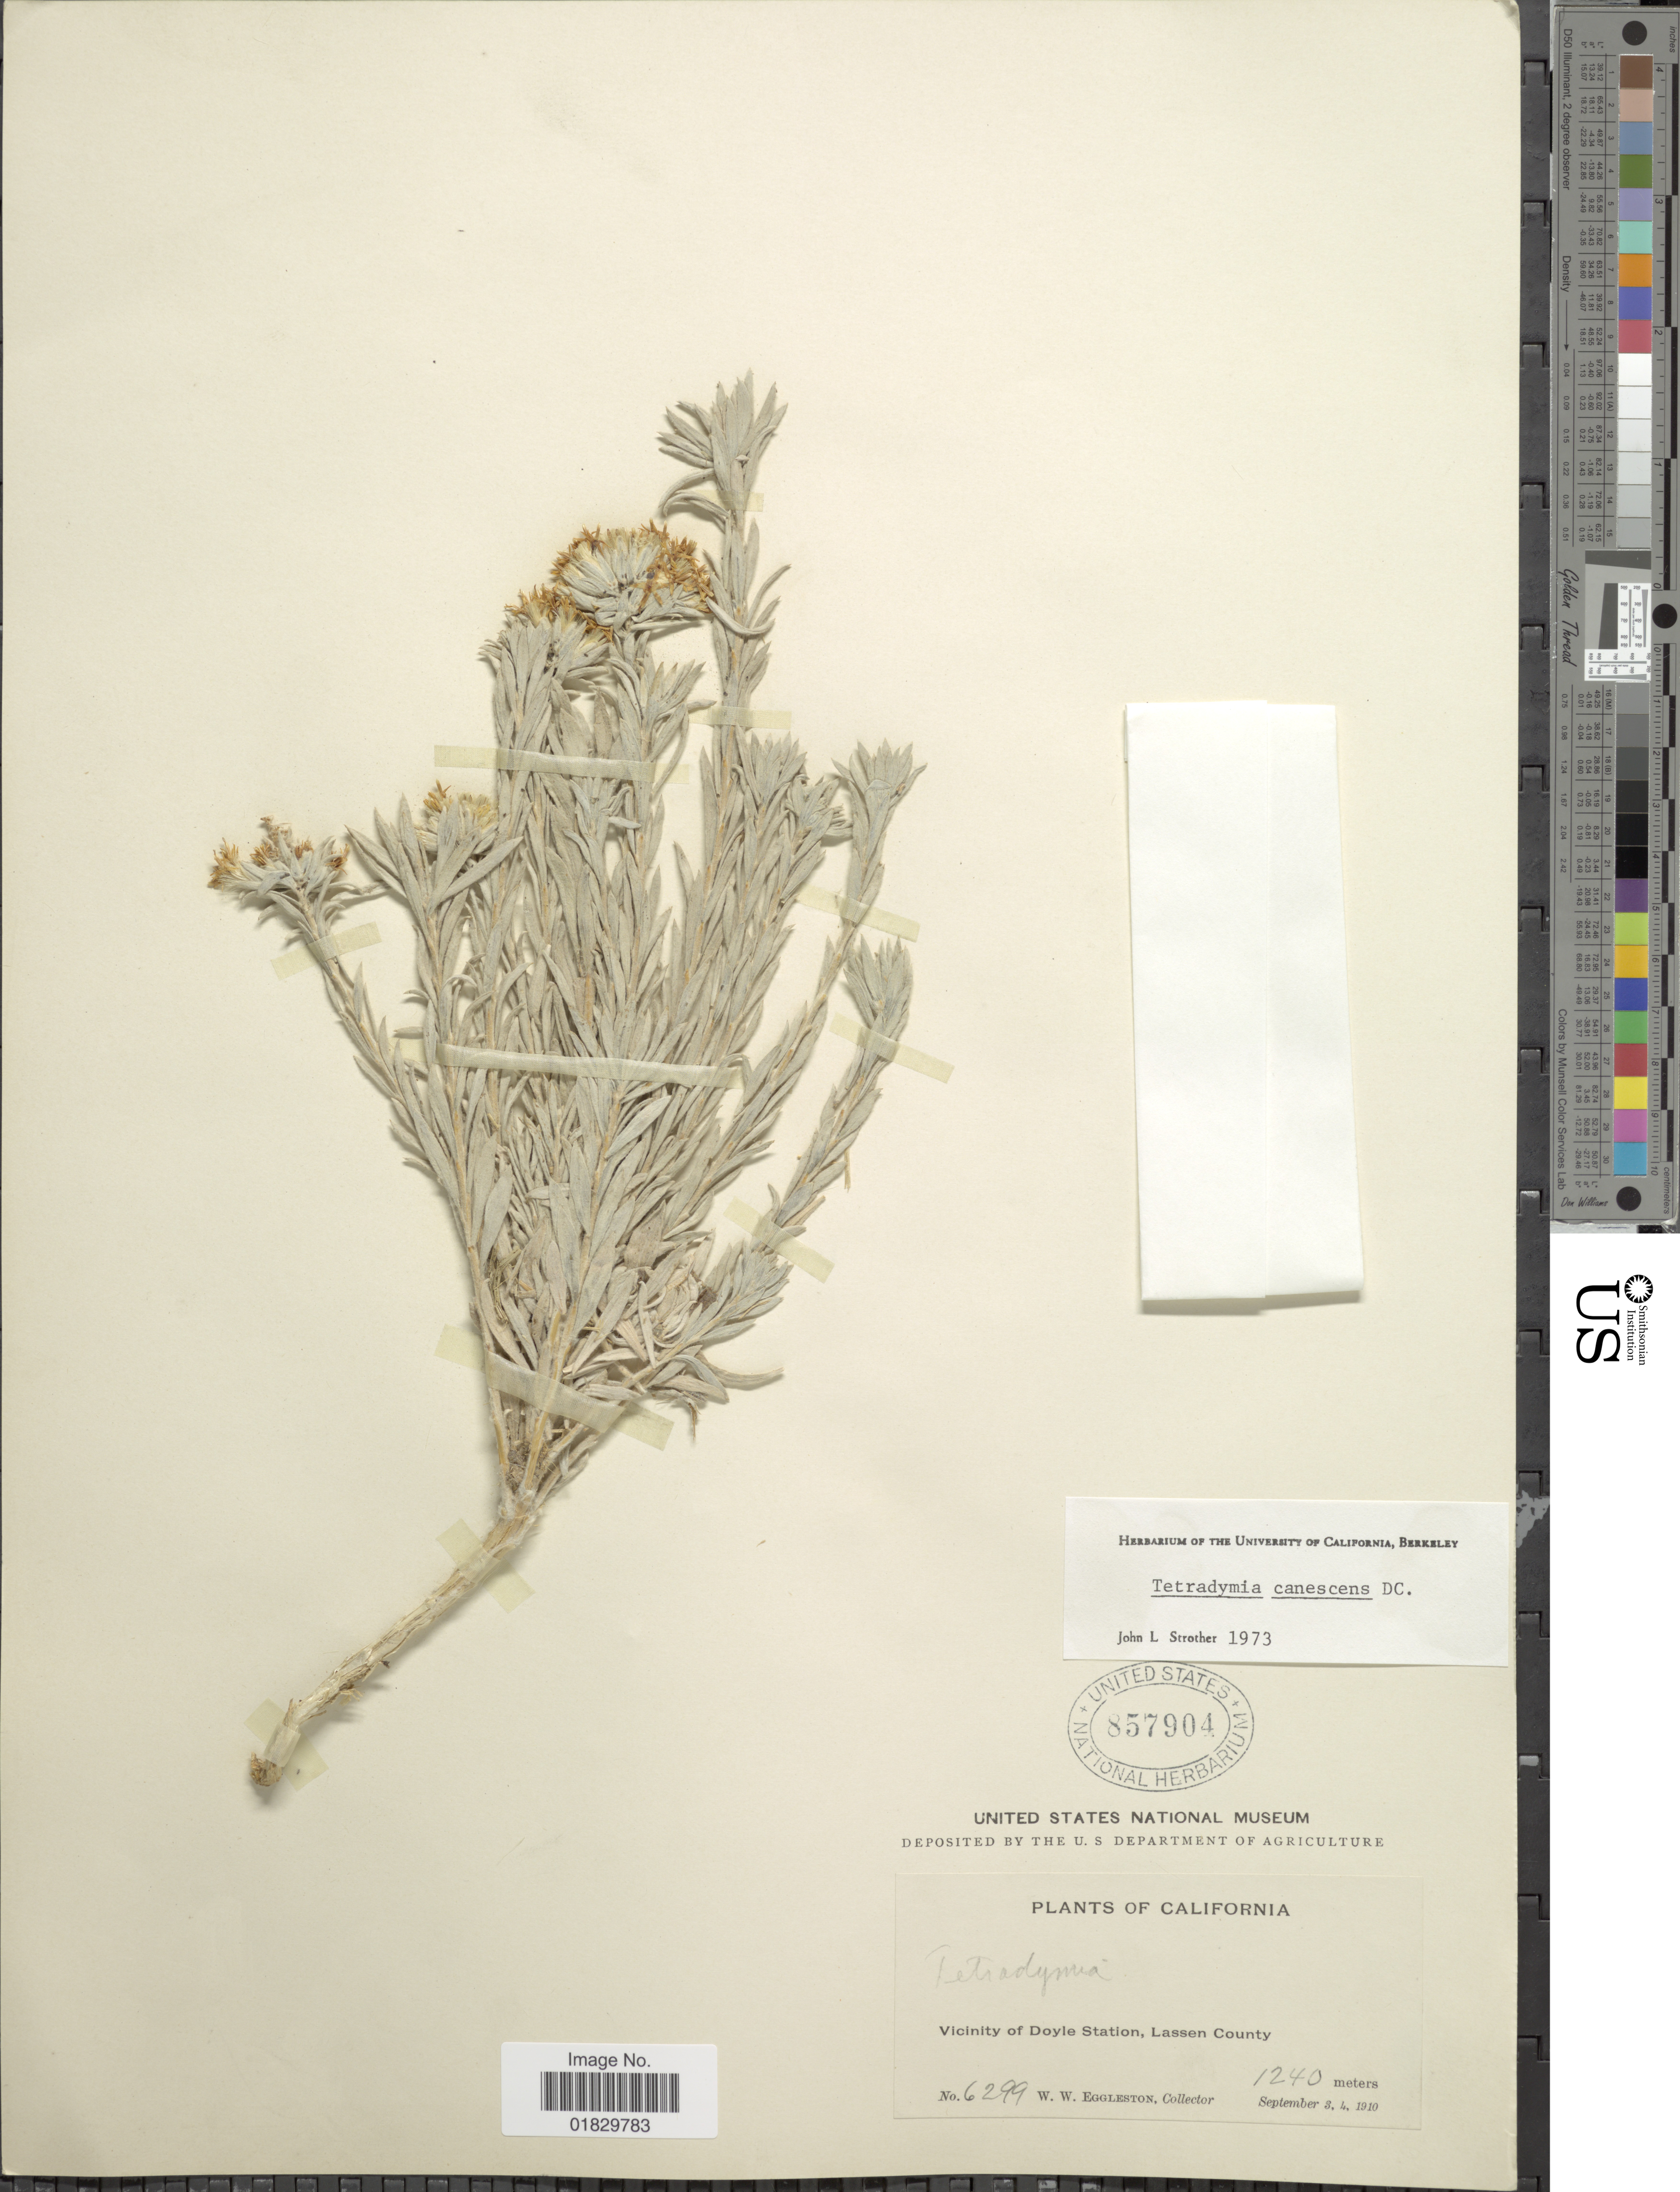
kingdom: Plantae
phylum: Tracheophyta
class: Magnoliopsida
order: Asterales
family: Asteraceae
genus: Tetradymia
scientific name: Tetradymia canescens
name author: DC.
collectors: W. W. Eggleston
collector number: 6299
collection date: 1910-09-03/1910-09-04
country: United States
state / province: California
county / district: Lassen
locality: Vicinity of Doyle Station, Lassen County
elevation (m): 1240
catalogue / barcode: US 857904